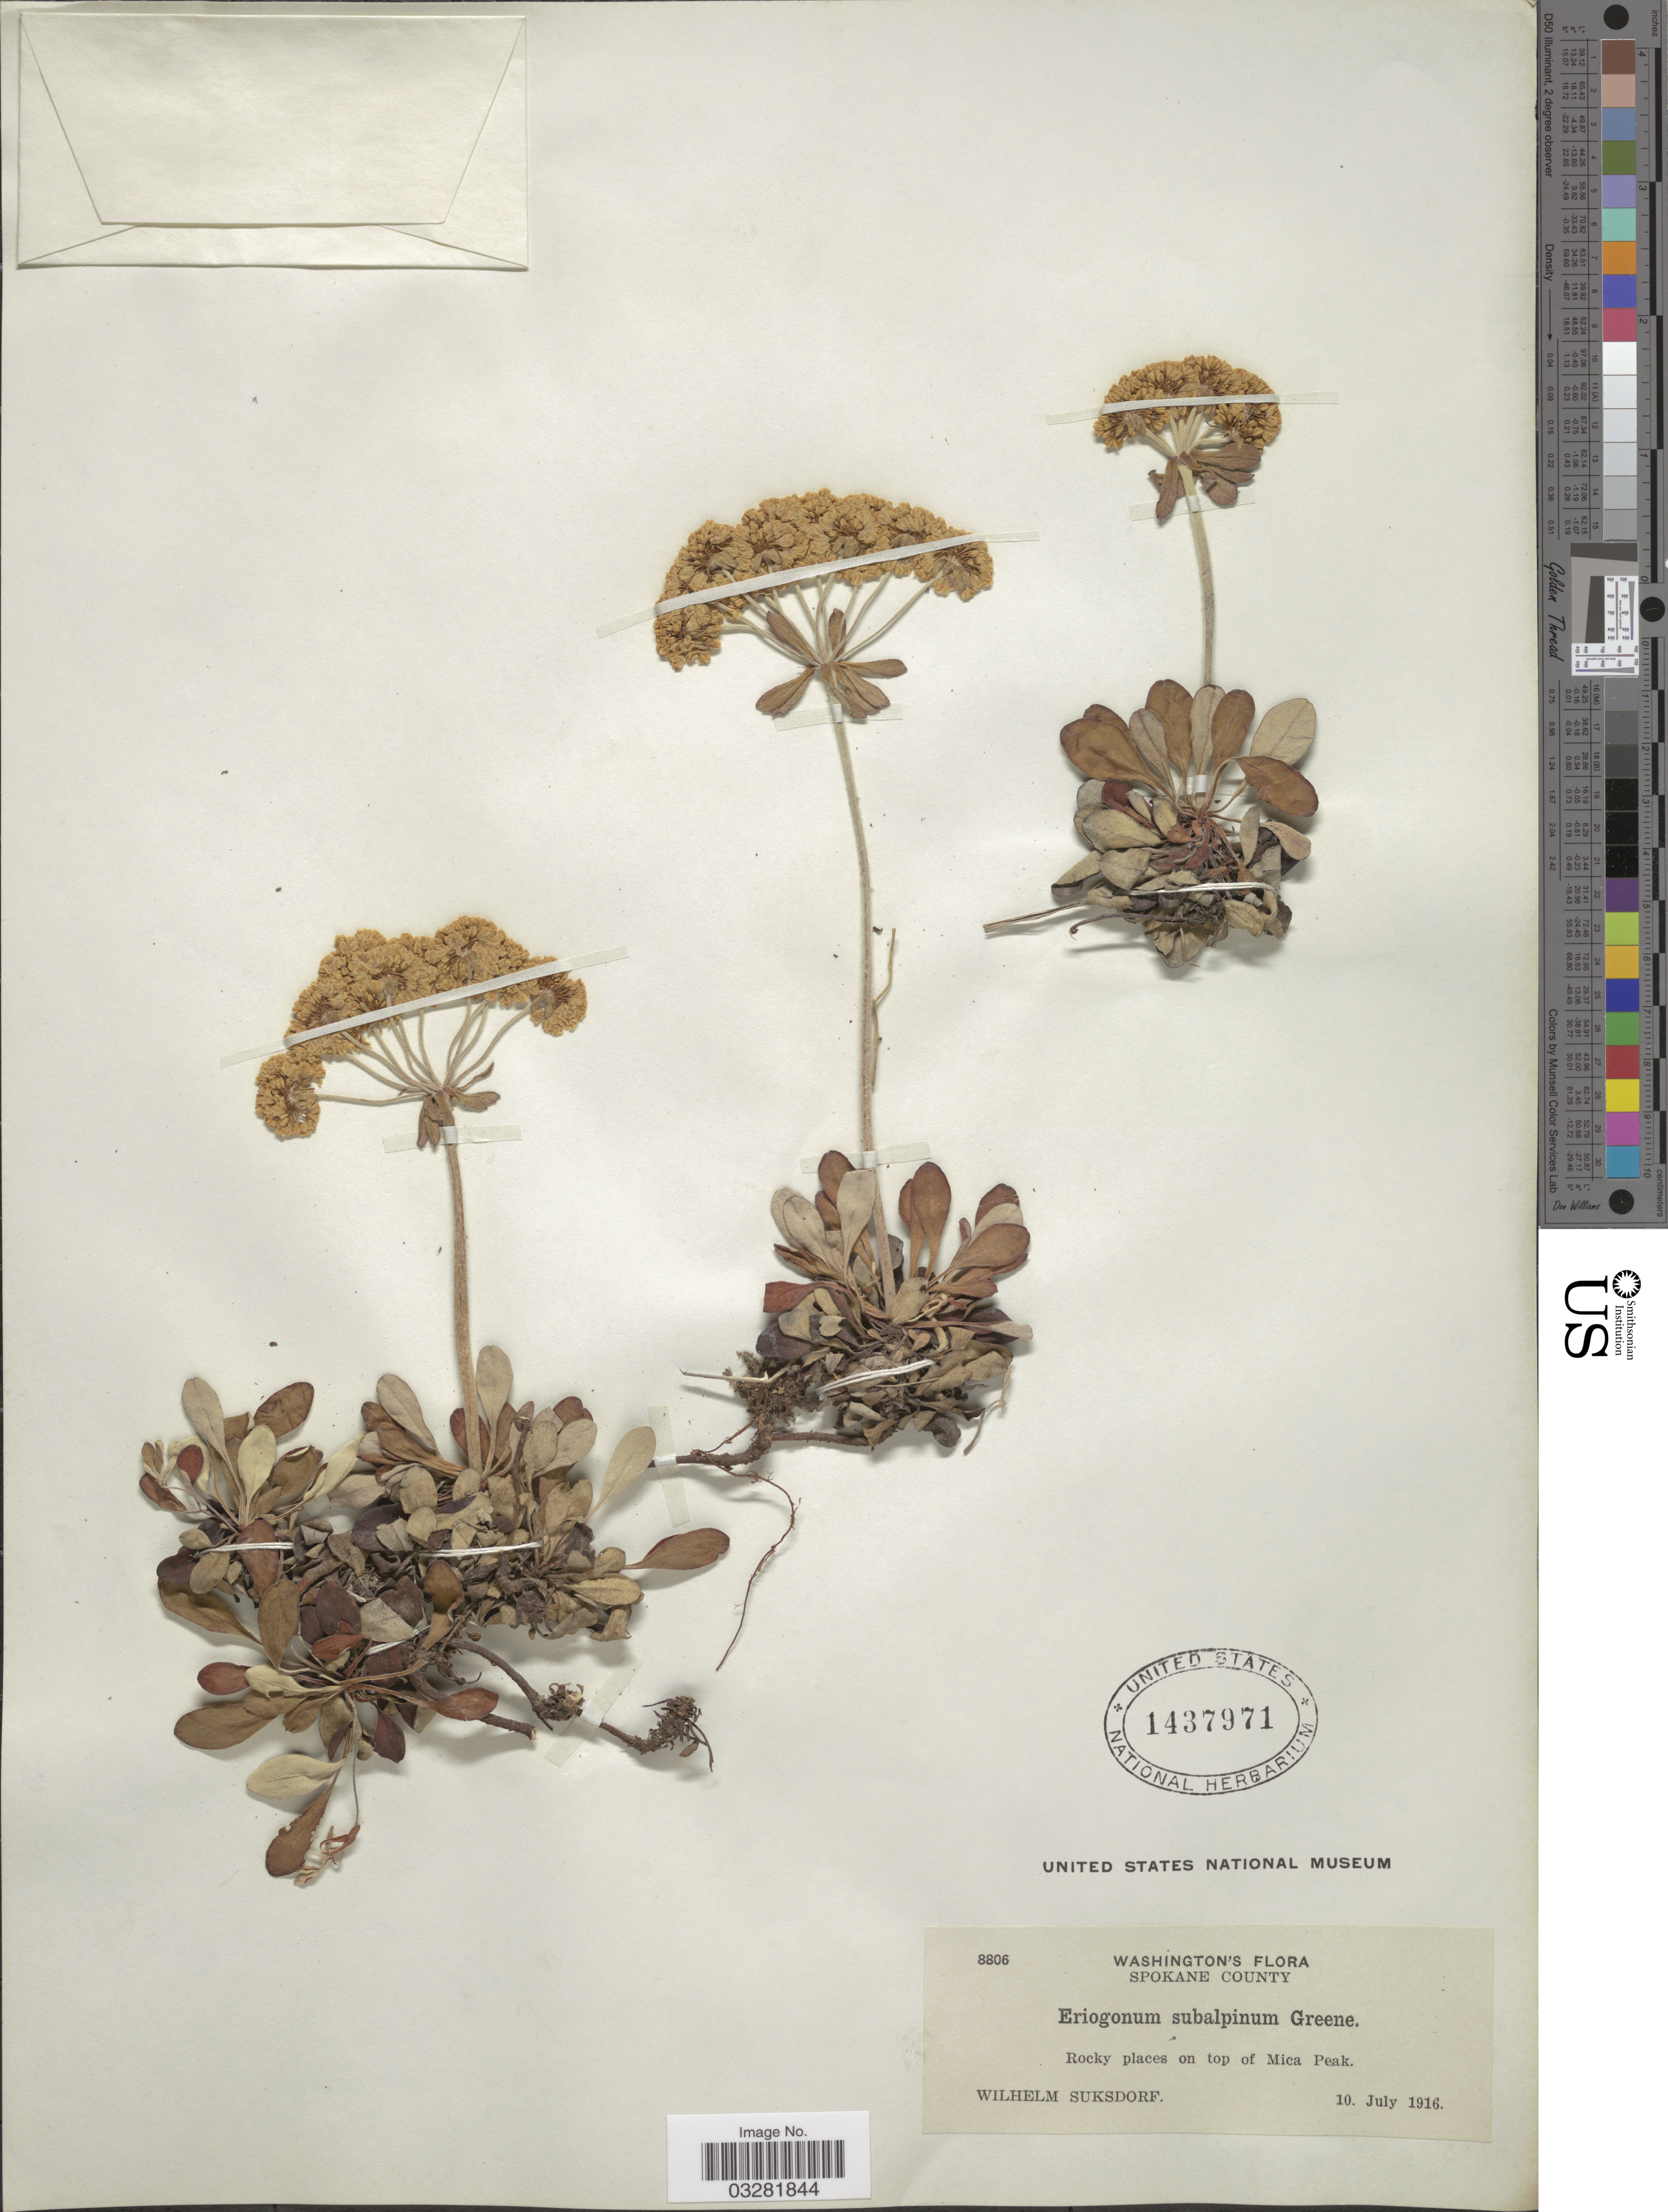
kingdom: Plantae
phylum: Tracheophyta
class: Magnoliopsida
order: Caryophyllales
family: Polygonaceae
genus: Eriogonum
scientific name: Eriogonum umbellatum var. subalpinum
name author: M.E. Jones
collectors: W. N. Suksdorf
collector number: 8806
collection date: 1916-07-10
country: United States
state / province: Washington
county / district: Spokane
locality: Spokane County. Rocky places on top of Mica Peak.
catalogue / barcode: US 1437971